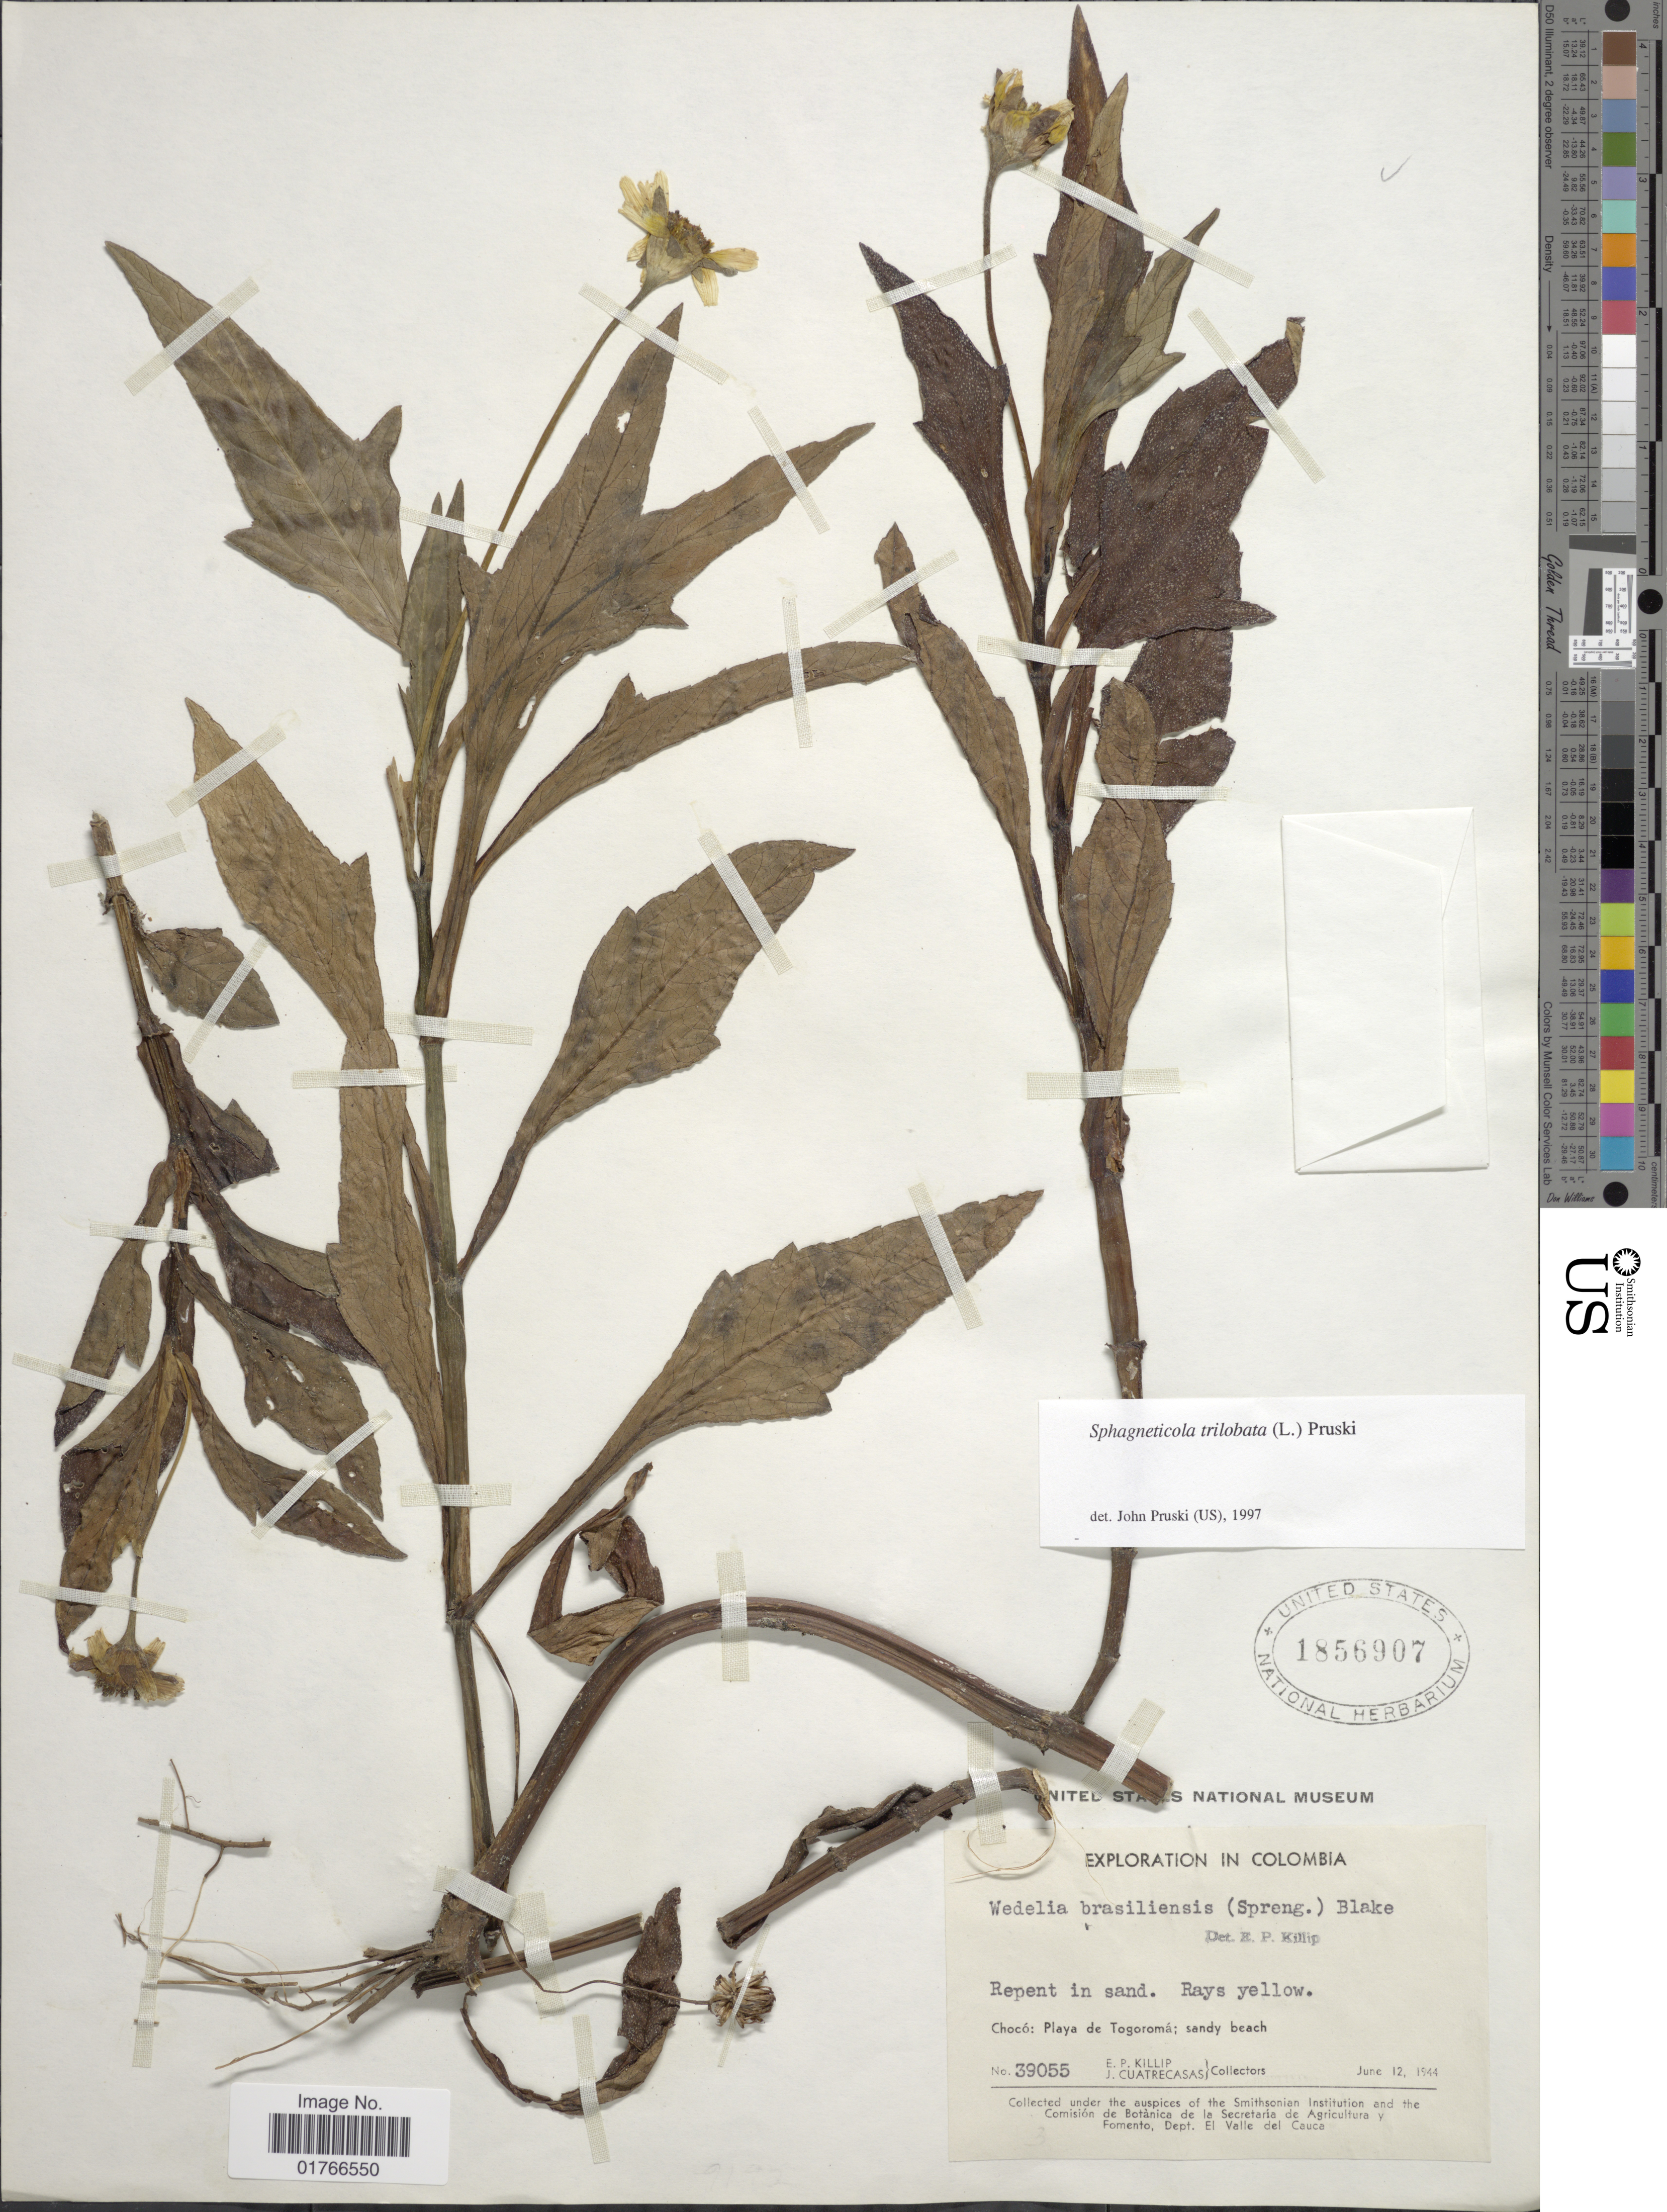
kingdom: Plantae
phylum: Tracheophyta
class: Magnoliopsida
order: Asterales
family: Asteraceae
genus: Sphagneticola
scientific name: Sphagneticola trilobata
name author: (L.) Pruski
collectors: E. P. Killip & J. Cuatrecasas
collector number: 39055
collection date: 1944-06-12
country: Colombia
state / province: Chocó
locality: Playa de Togoroma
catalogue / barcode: US 1856907